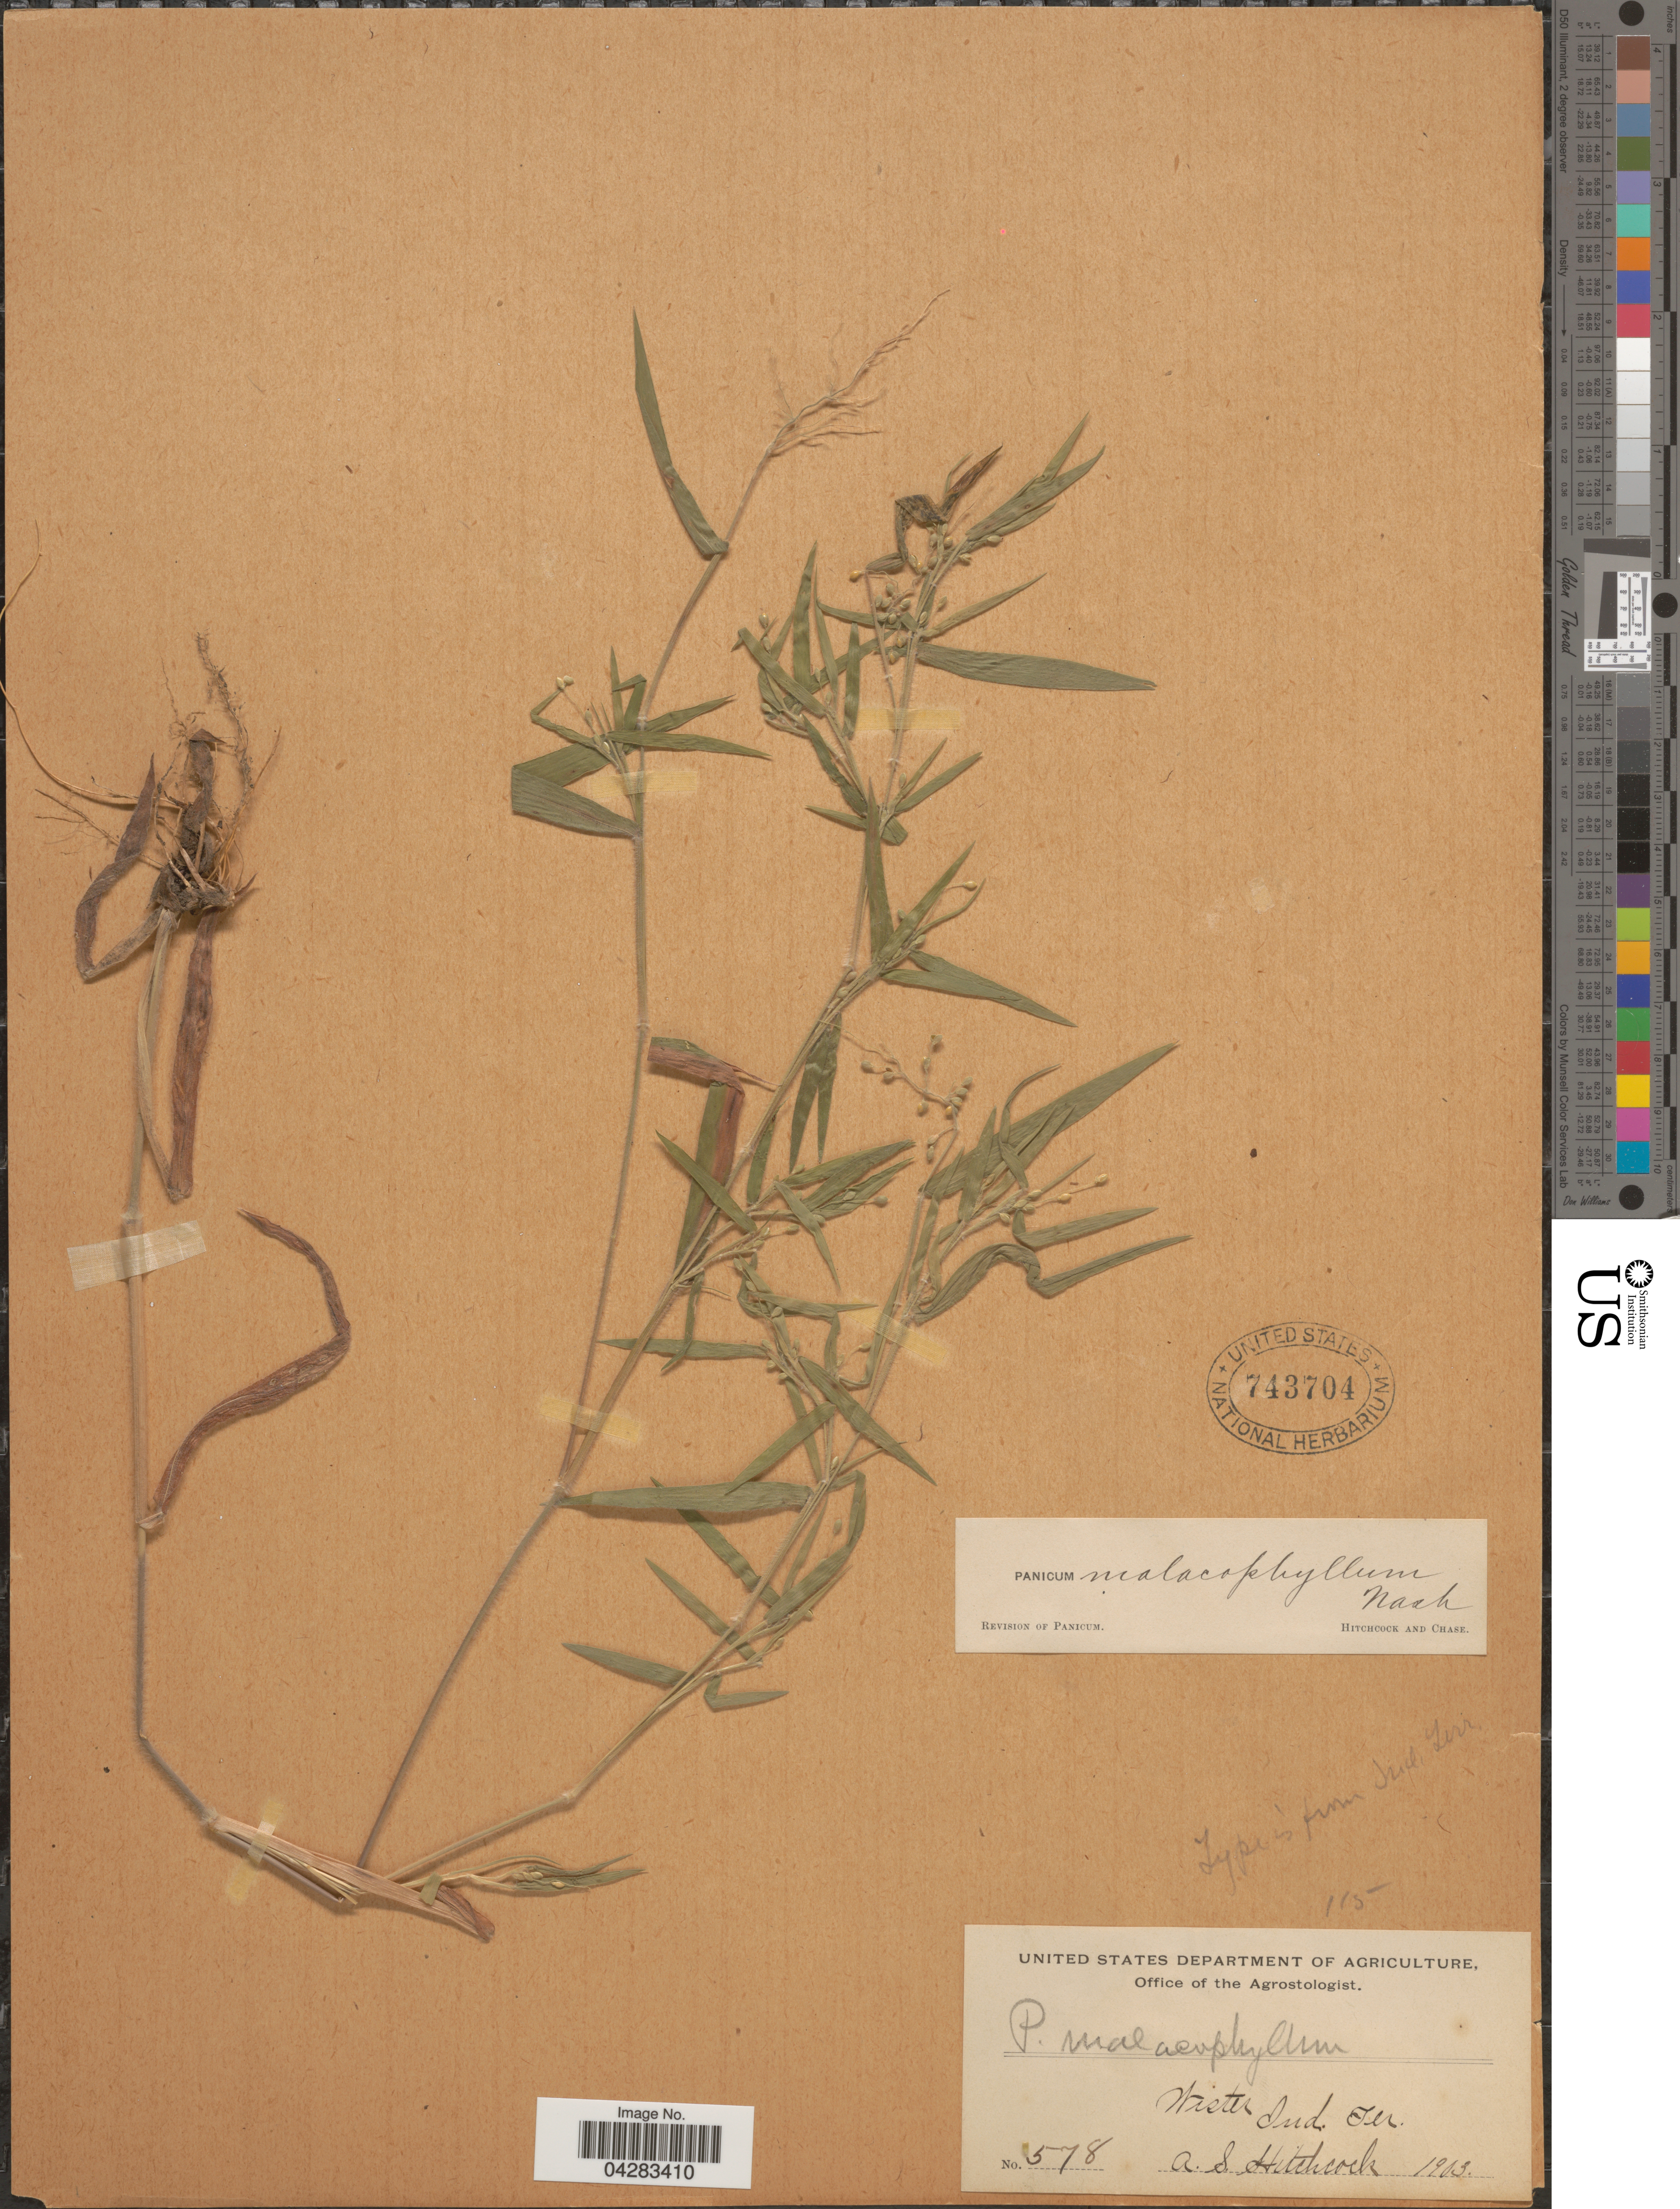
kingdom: Plantae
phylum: Tracheophyta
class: Liliopsida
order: Poales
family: Poaceae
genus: Dichanthelium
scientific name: Dichanthelium malacophyllum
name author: (Nash) Gould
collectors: A. S. Hitchcock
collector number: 578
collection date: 1903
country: United States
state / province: Indiana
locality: Wister.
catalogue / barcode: US 743704